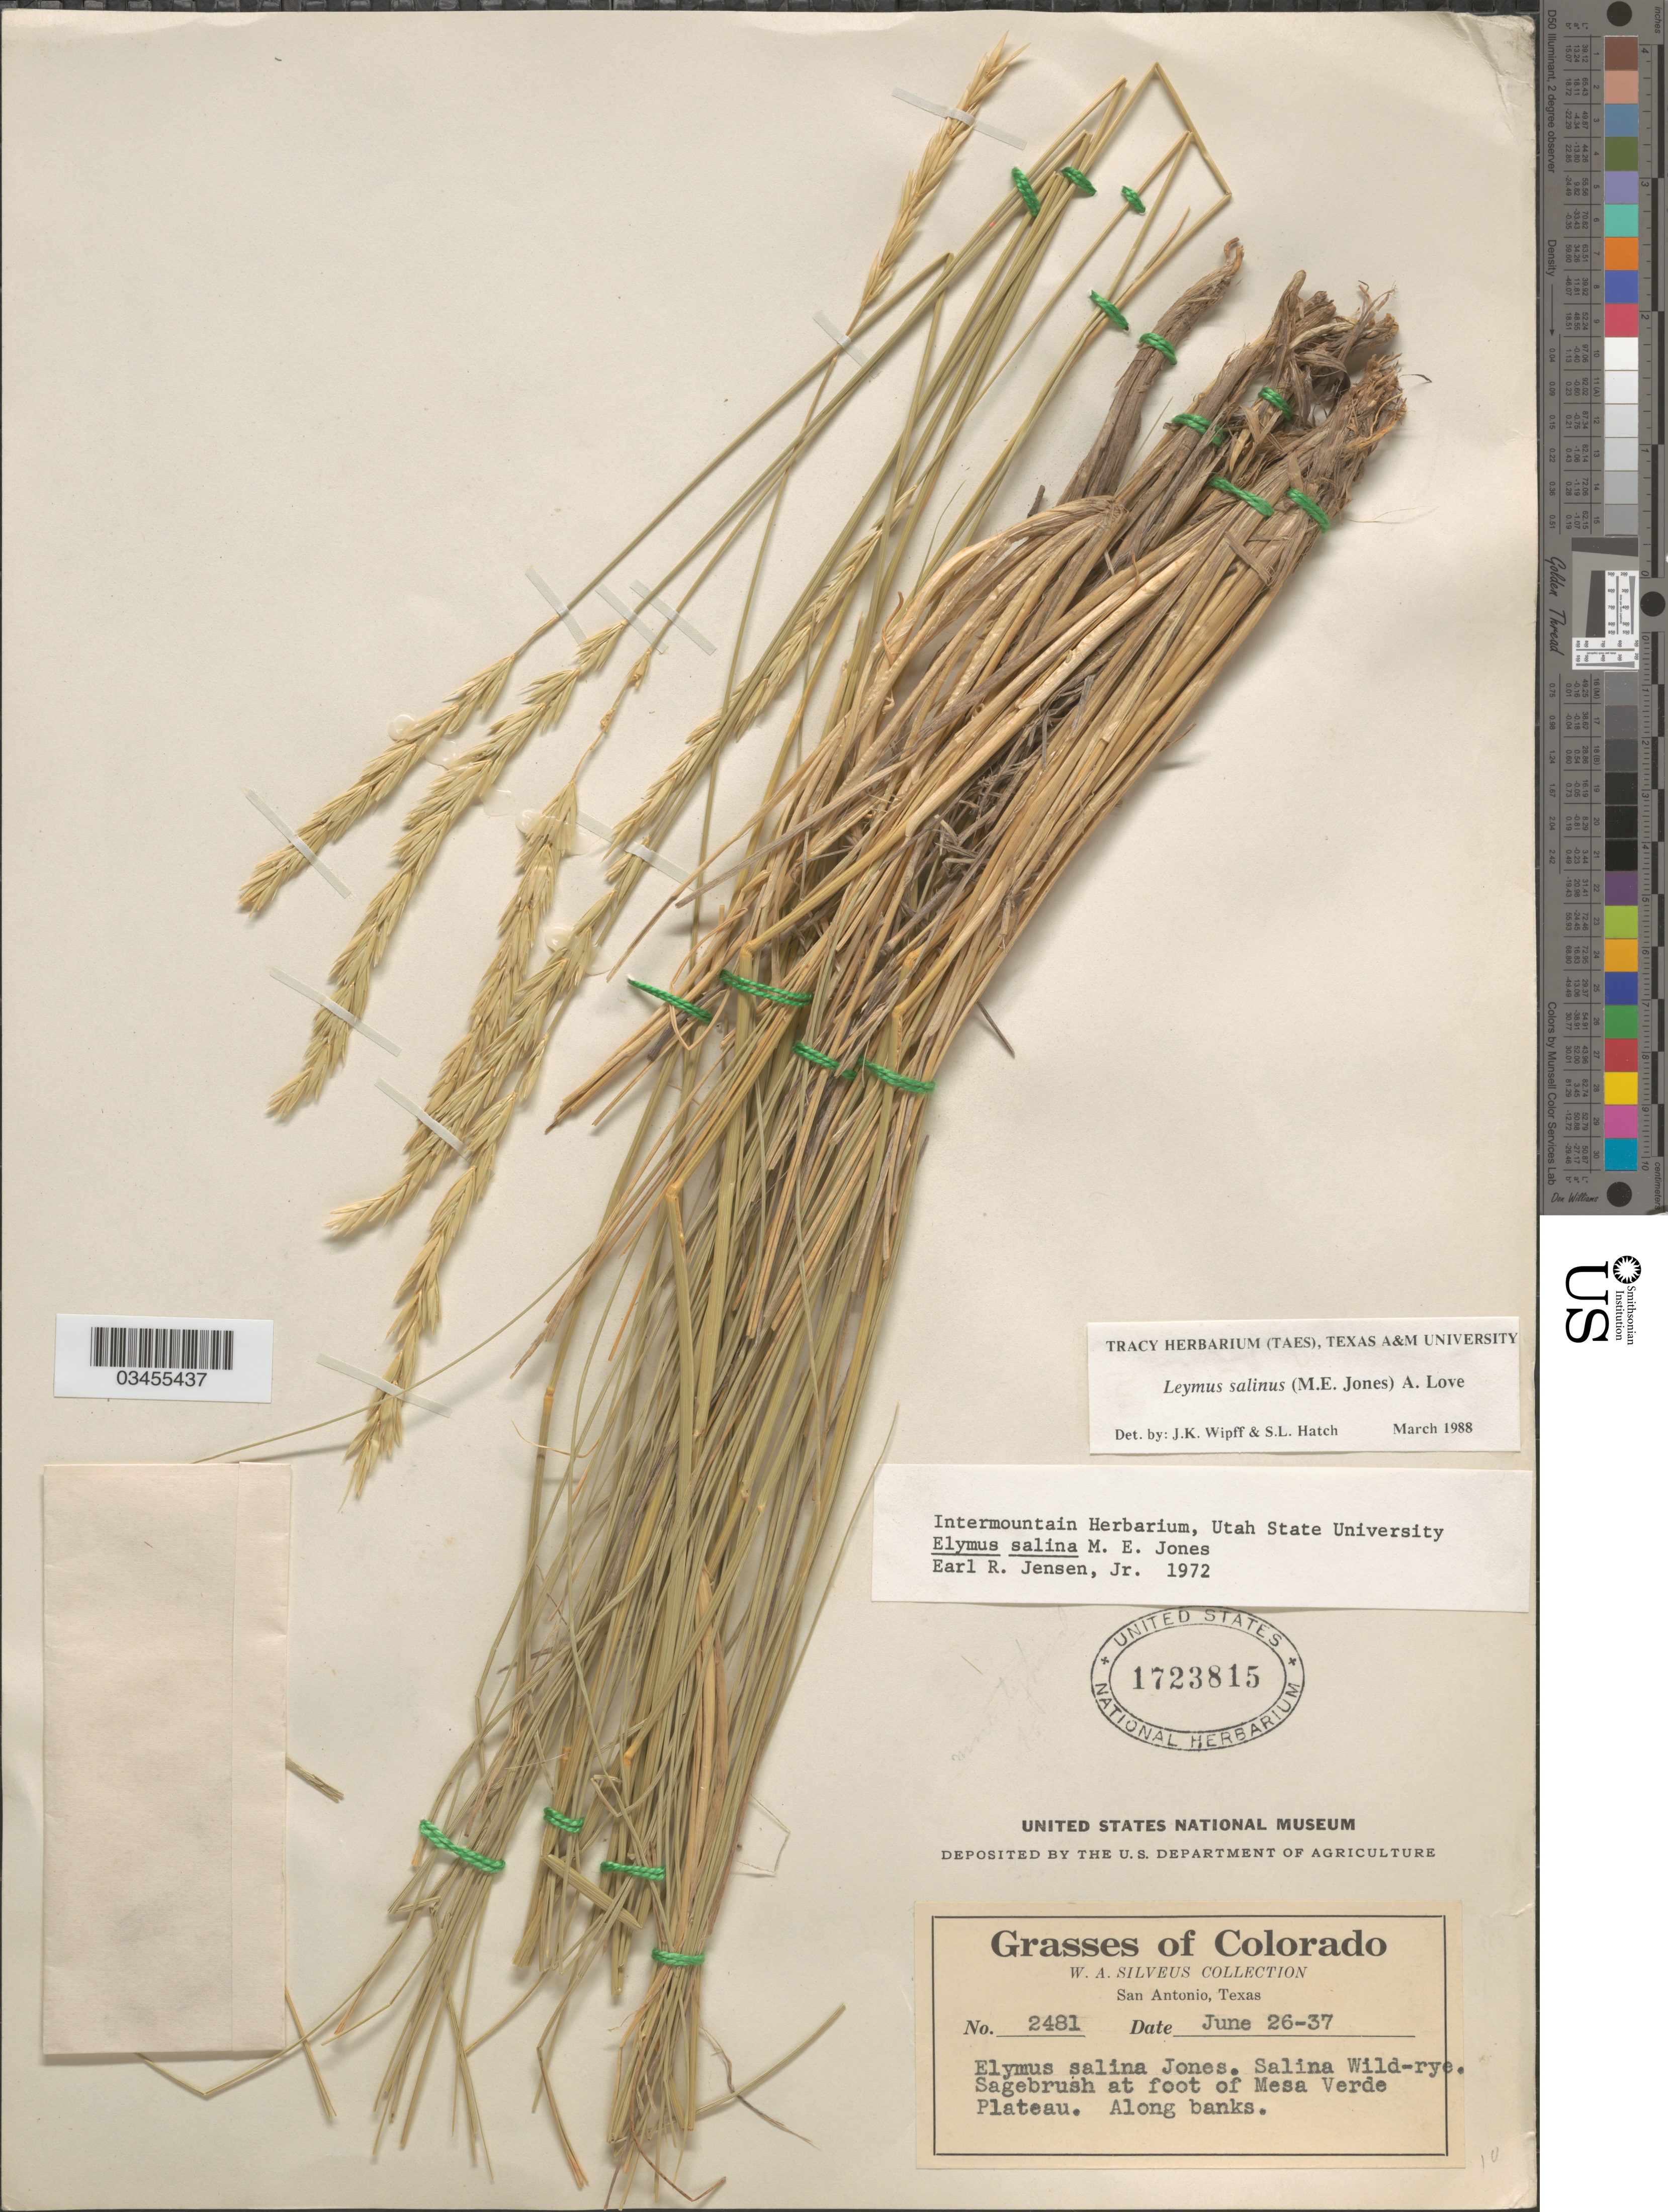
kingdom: Plantae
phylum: Tracheophyta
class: Liliopsida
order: Poales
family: Poaceae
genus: Leymus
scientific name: Leymus salina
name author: (M.E. Jones) Á. Löve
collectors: W. Silveus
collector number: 2481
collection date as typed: Transcribed d/m/y: 26/6/37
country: United States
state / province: Colorado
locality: Sagebrush at foot of Mesa Verde Plateau.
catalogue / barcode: US 1723815